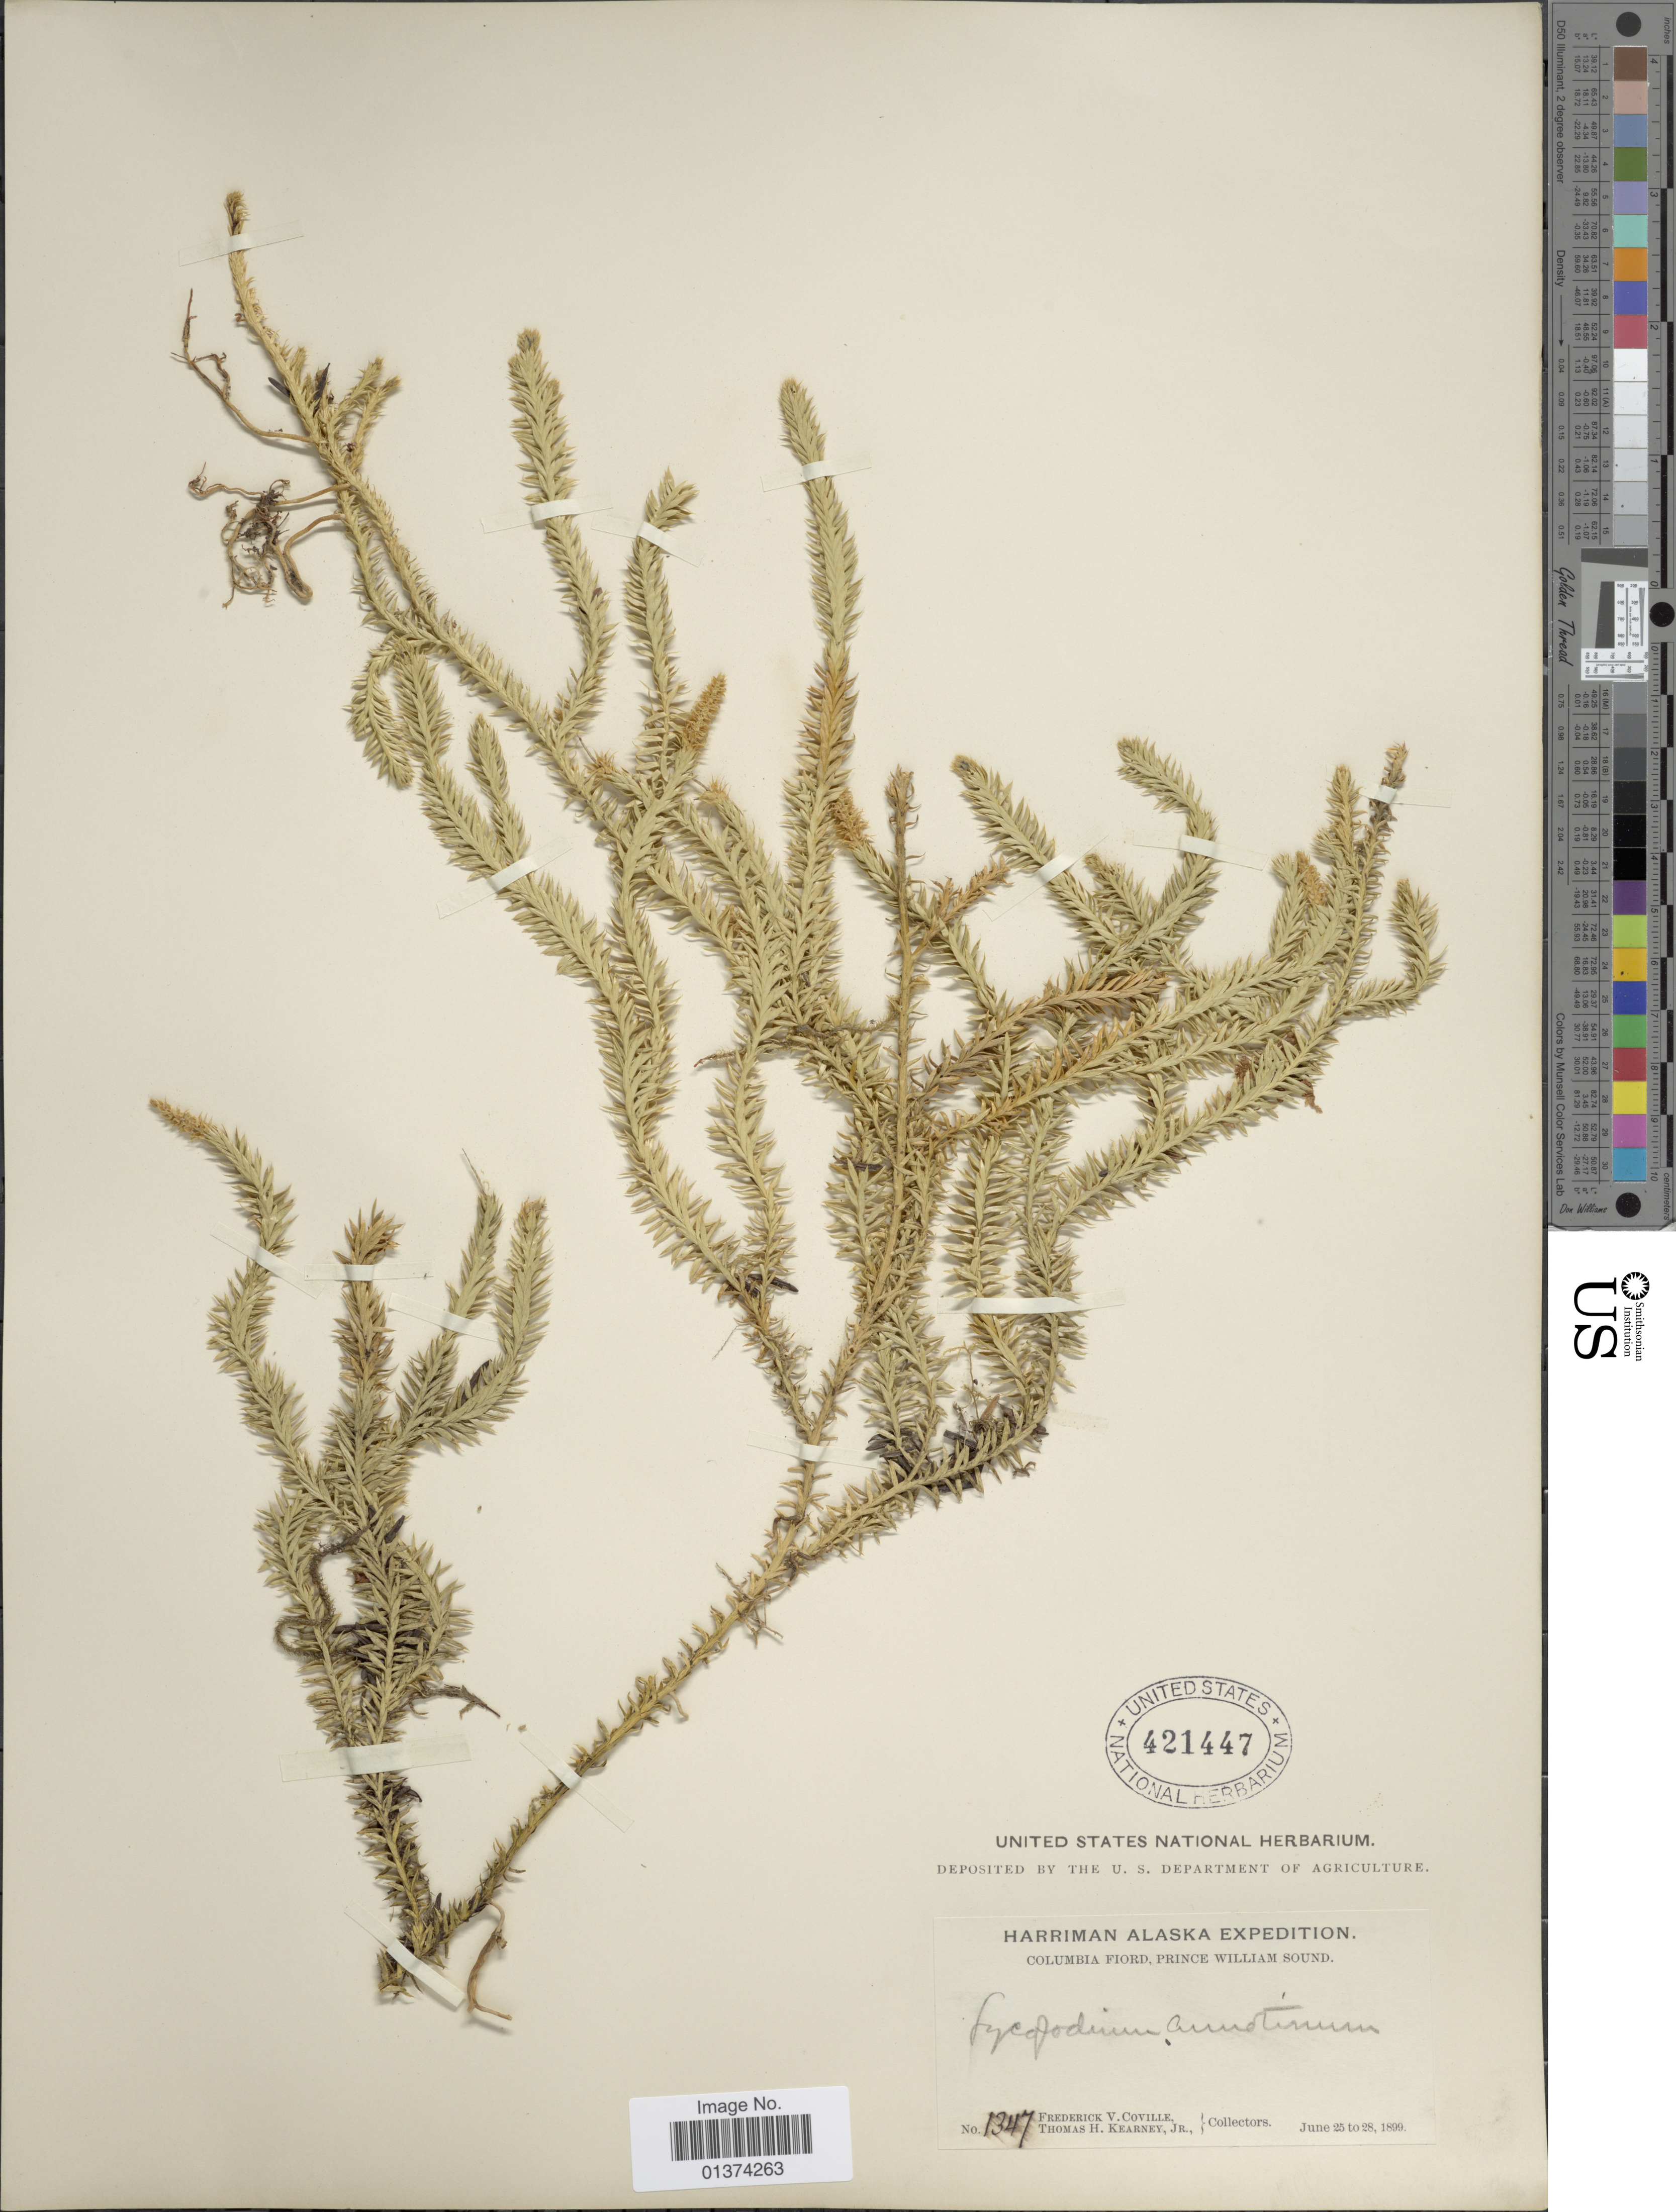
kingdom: Plantae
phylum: Tracheophyta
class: Lycopodiopsida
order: Lycopodiales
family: Lycopodiaceae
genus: Spinulum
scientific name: Spinulum annotinum subsp. annotinum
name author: (L.) A. Haines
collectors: F. V. Coville & T. H. Kearney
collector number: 1347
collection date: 1899-06-25/1899-06-28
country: United States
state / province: Alaska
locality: Columbia Fior, prince William Sound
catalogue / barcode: US 421447